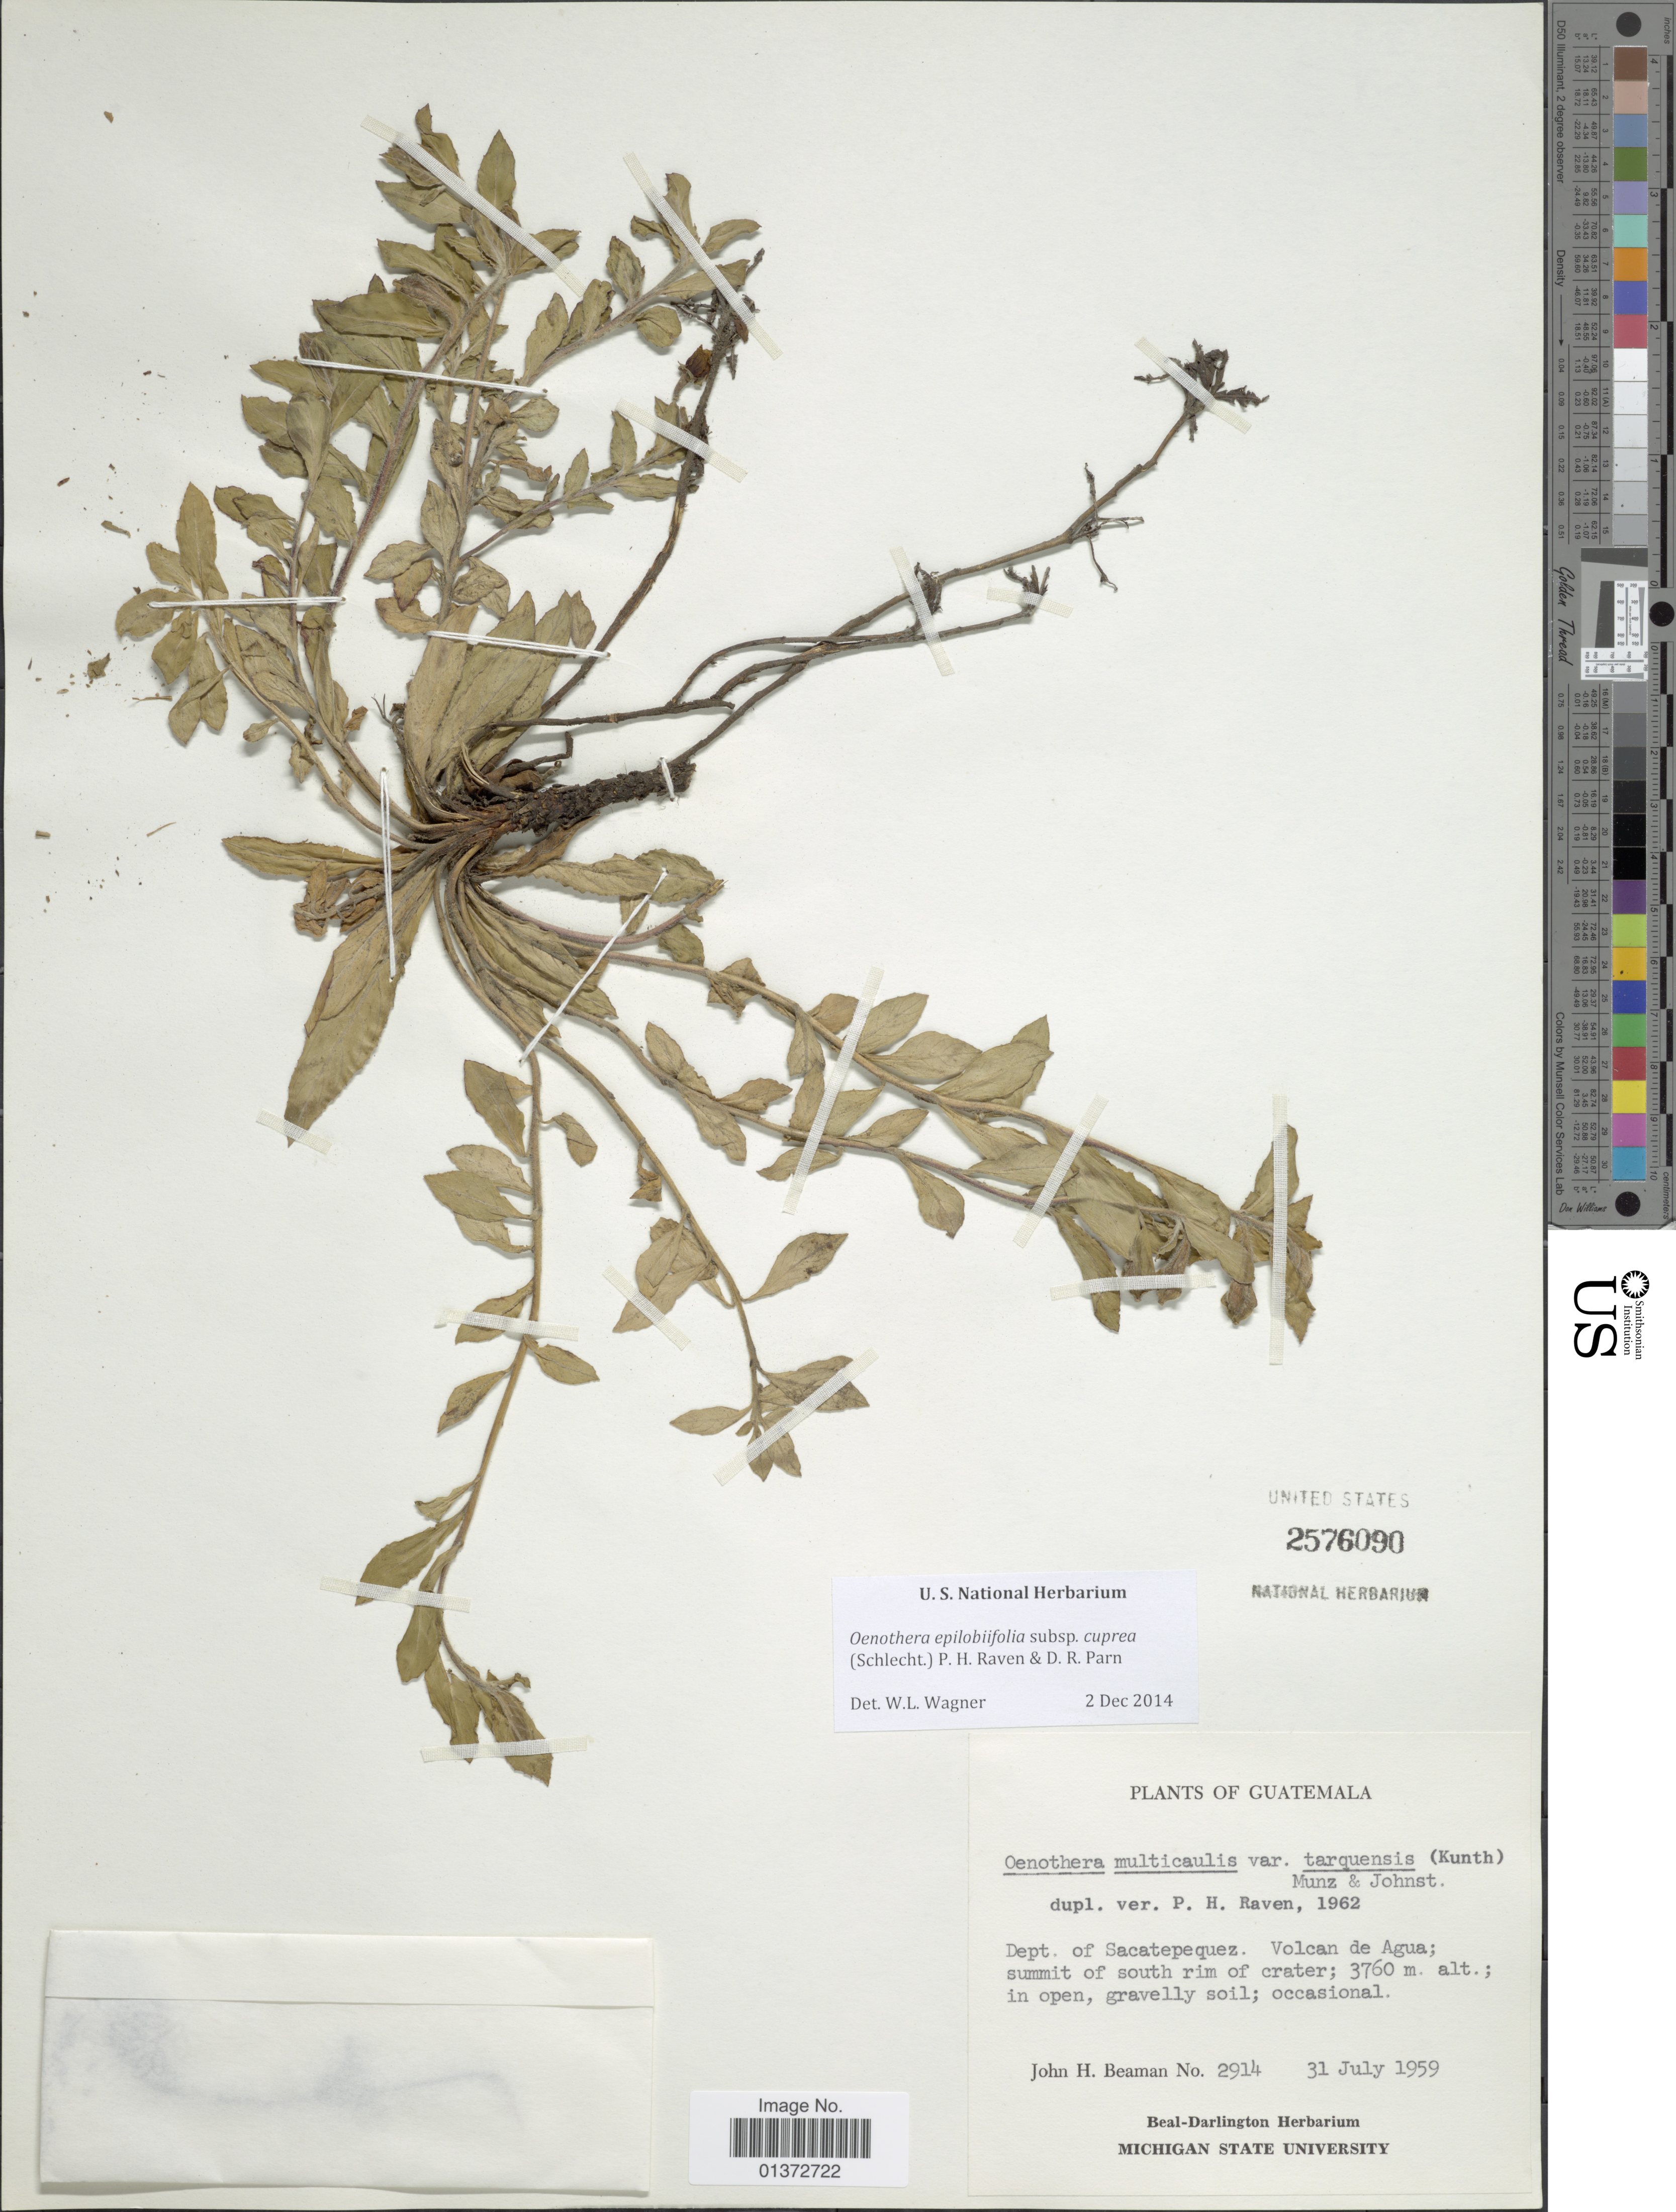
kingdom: Plantae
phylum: Tracheophyta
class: Magnoliopsida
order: Myrtales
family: Onagraceae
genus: Oenothera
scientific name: Oenothera epilobiifolia subsp. cuprea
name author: (Schltdl.) P.H. Raven & D.R. Parn.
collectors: J. H. Beaman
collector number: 2914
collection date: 1959-07-31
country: Guatemala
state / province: Sacatepéquez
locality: Volcan de Agua, summit of south of crater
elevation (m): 3760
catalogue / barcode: US 2576090